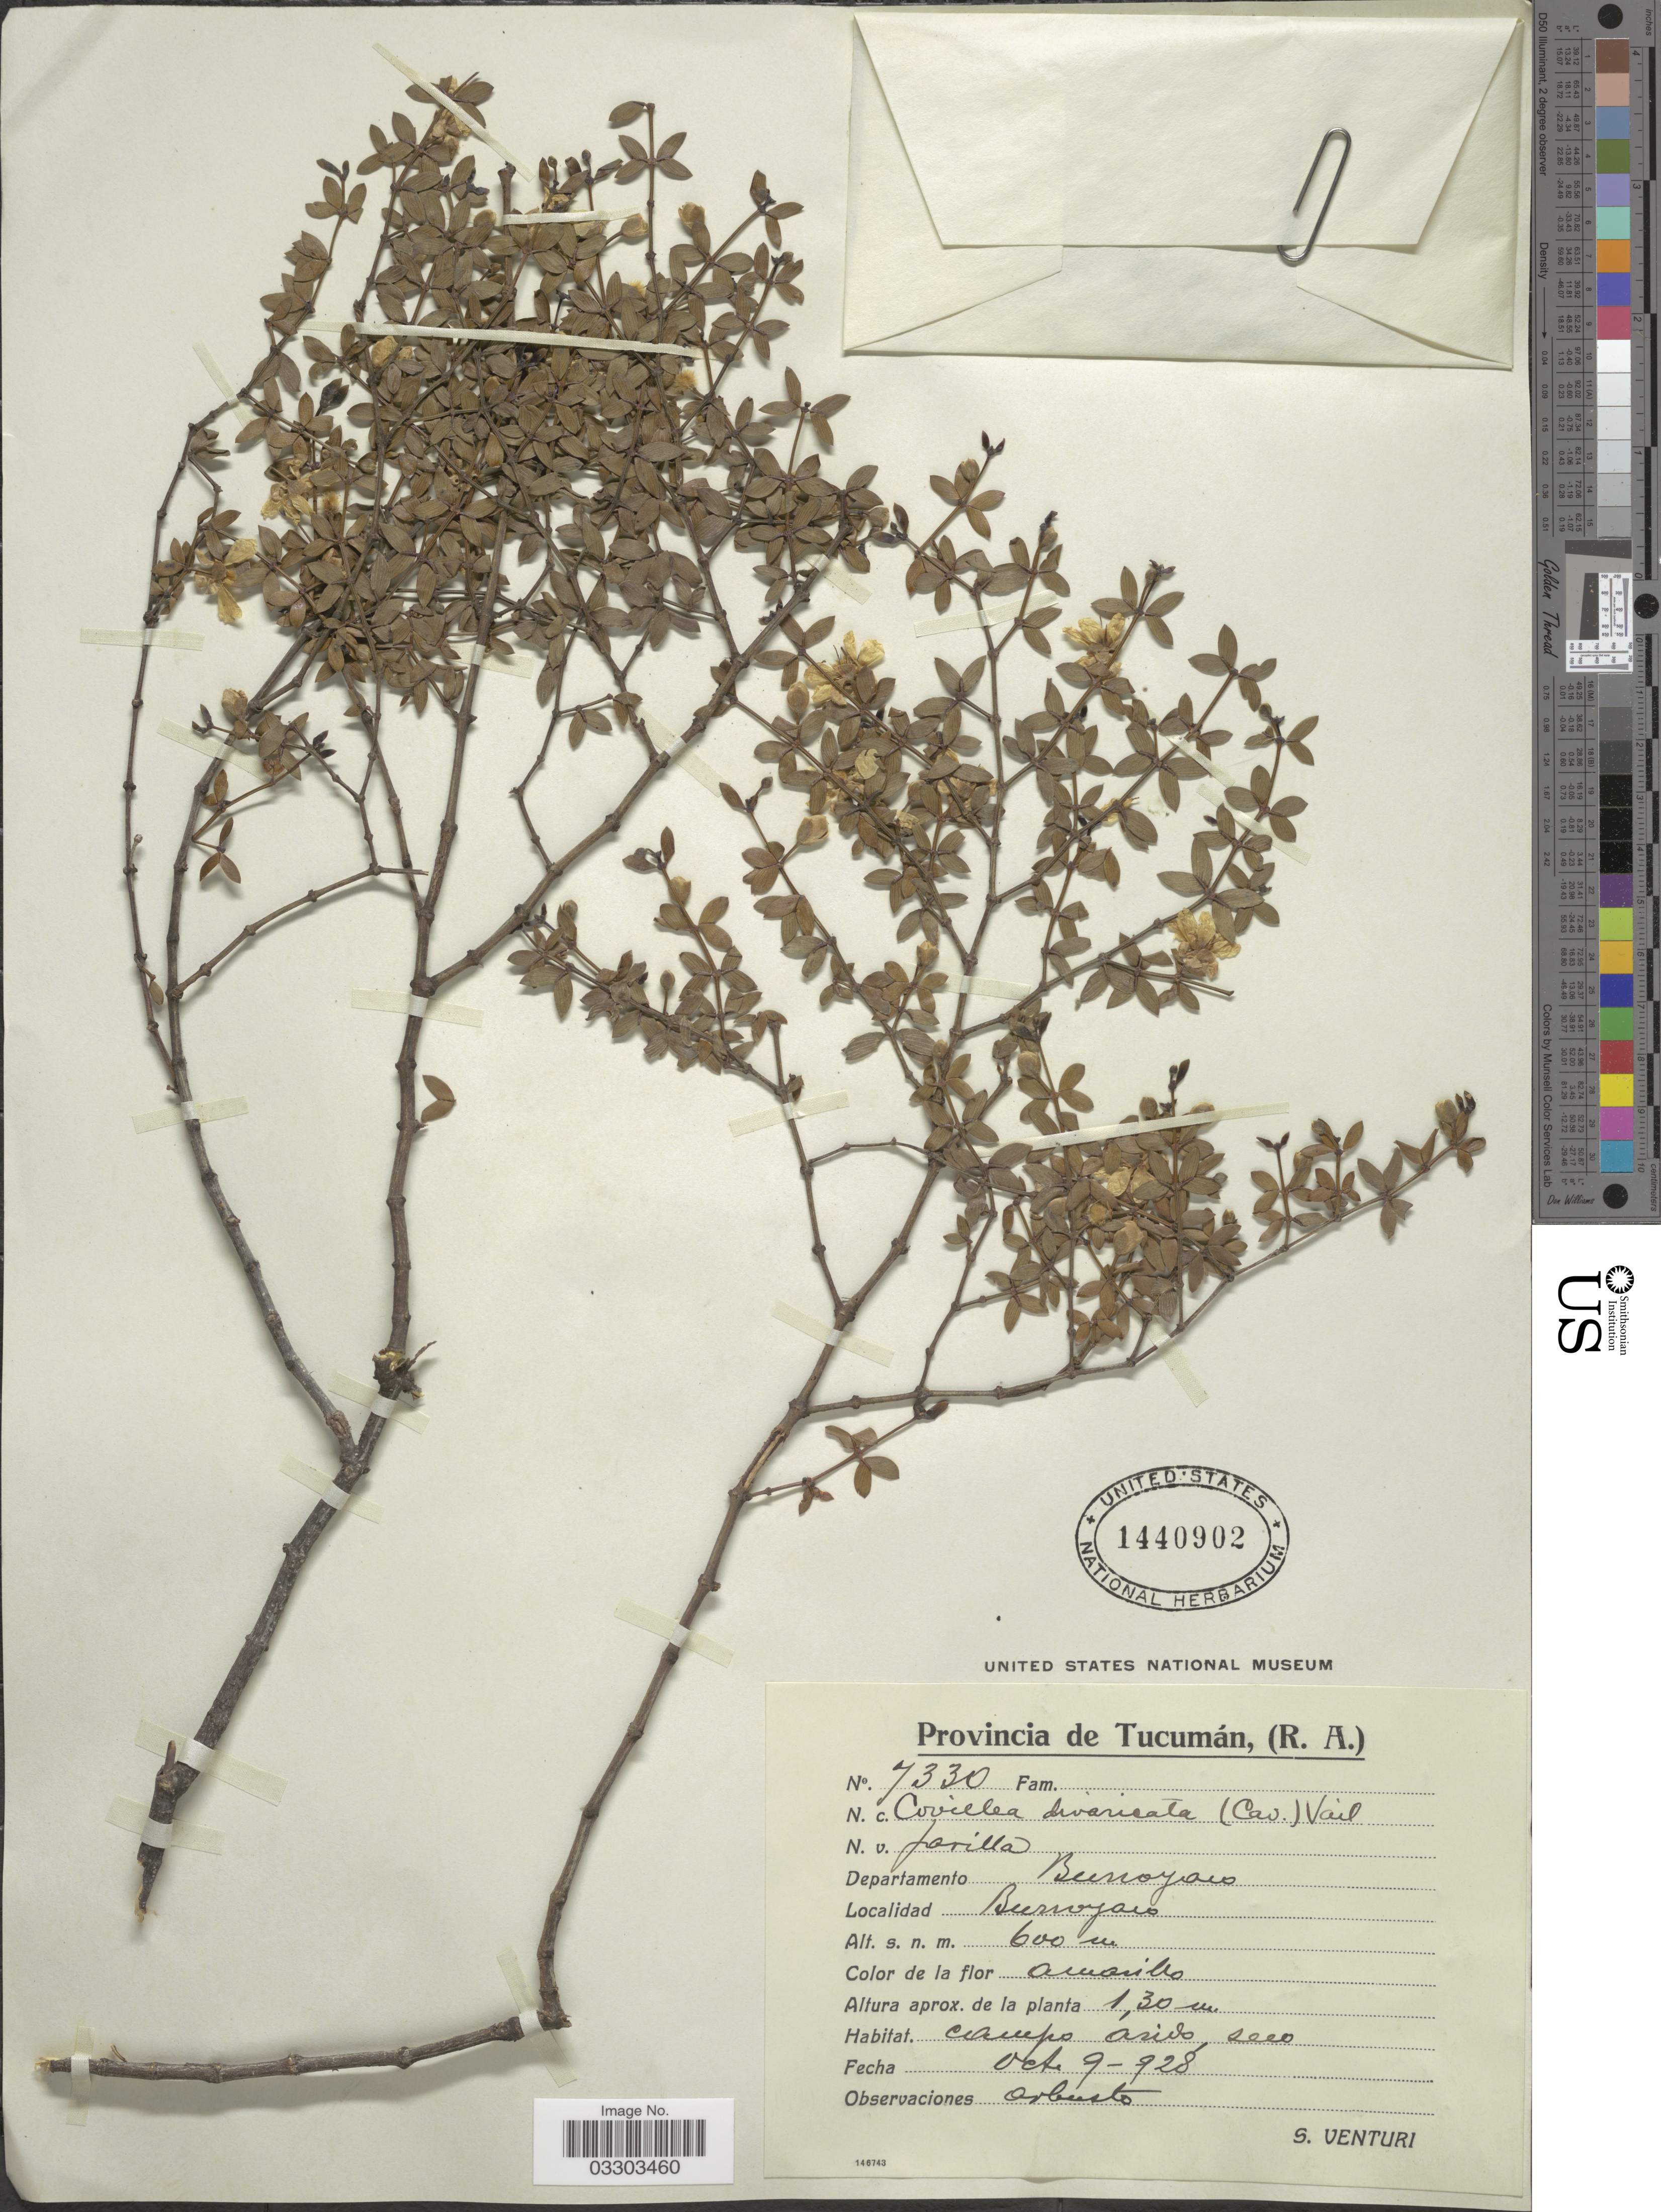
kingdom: Plantae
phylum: Tracheophyta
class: Magnoliopsida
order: Zygophyllales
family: Zygophyllaceae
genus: Larrea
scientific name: Larrea divaricata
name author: Cav.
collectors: S. Venturi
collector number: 7330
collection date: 1928-10-09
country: Argentina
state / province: Tucuman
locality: Departamento Burroyaco. Burroyaco.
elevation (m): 600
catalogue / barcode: US 1440902